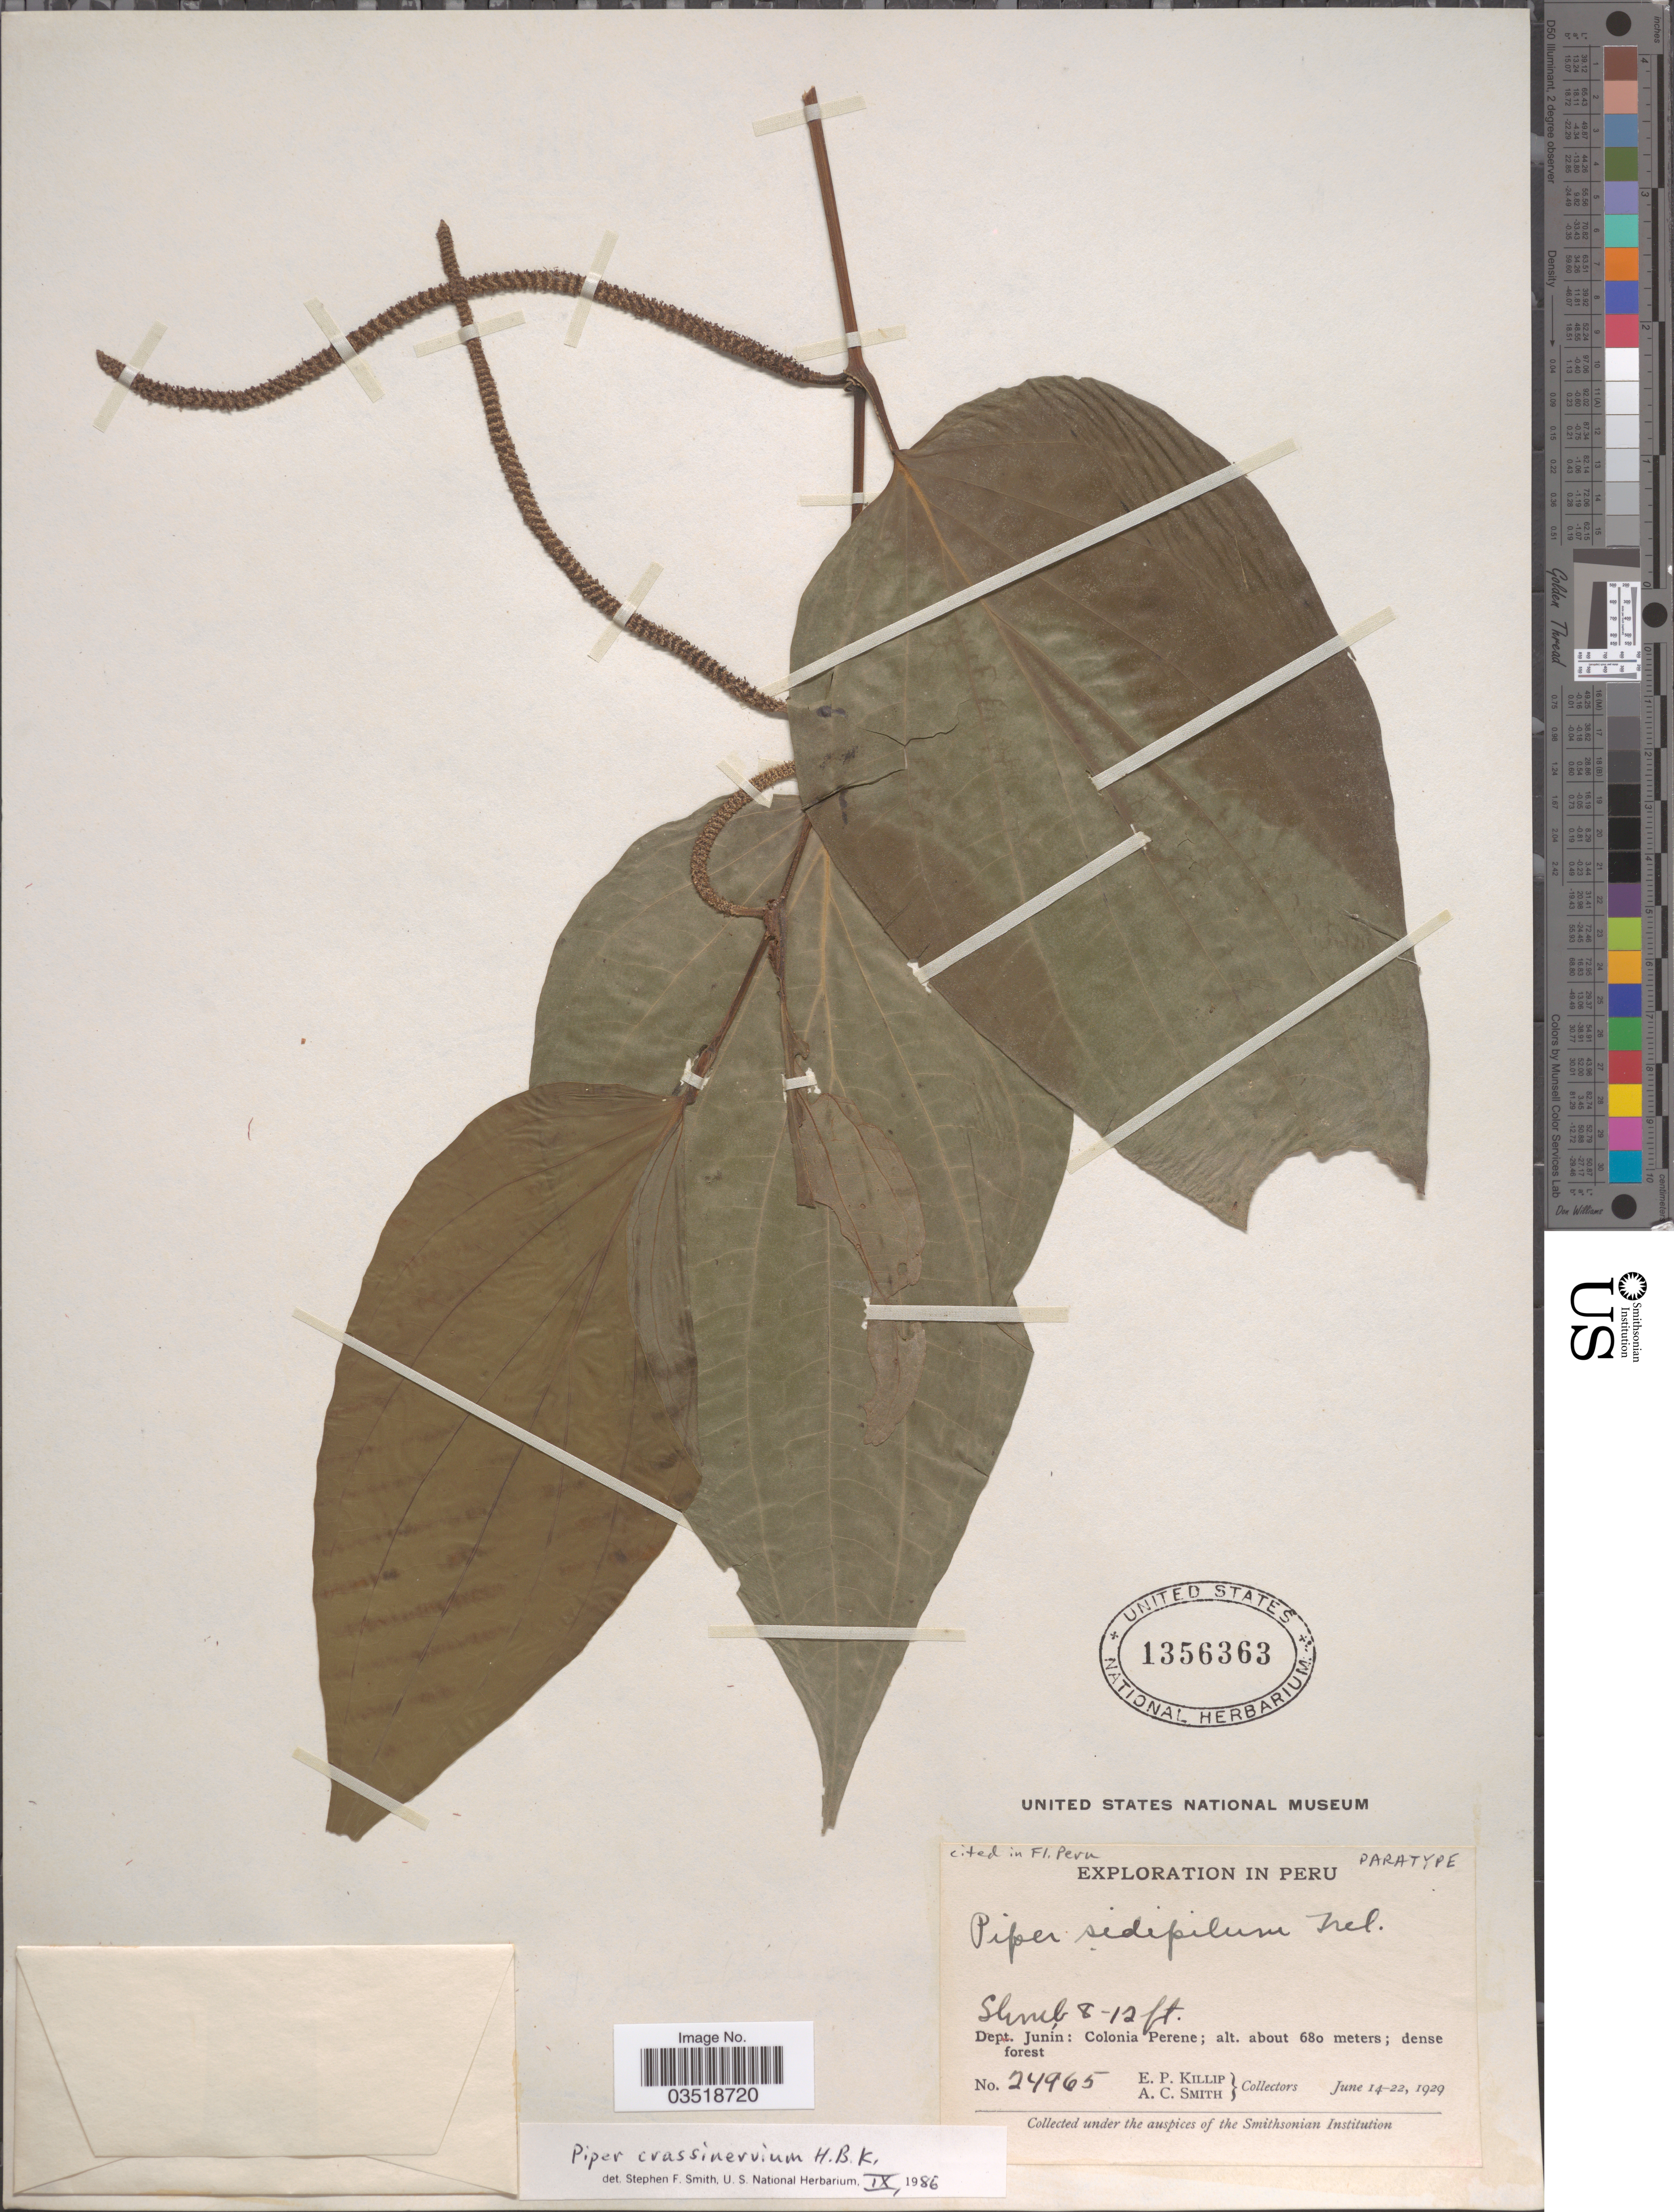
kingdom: Plantae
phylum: Tracheophyta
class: Magnoliopsida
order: Piperales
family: Piperaceae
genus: Piper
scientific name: Piper sidipilum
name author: Trel. in J.F. Macbr.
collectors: E. P. Killip & A. C. Smith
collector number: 24965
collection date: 1929-06-14/1929-06-22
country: Peru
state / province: Junín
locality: Dept. Junín: Colonia Perene.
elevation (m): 680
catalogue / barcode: US 1356363